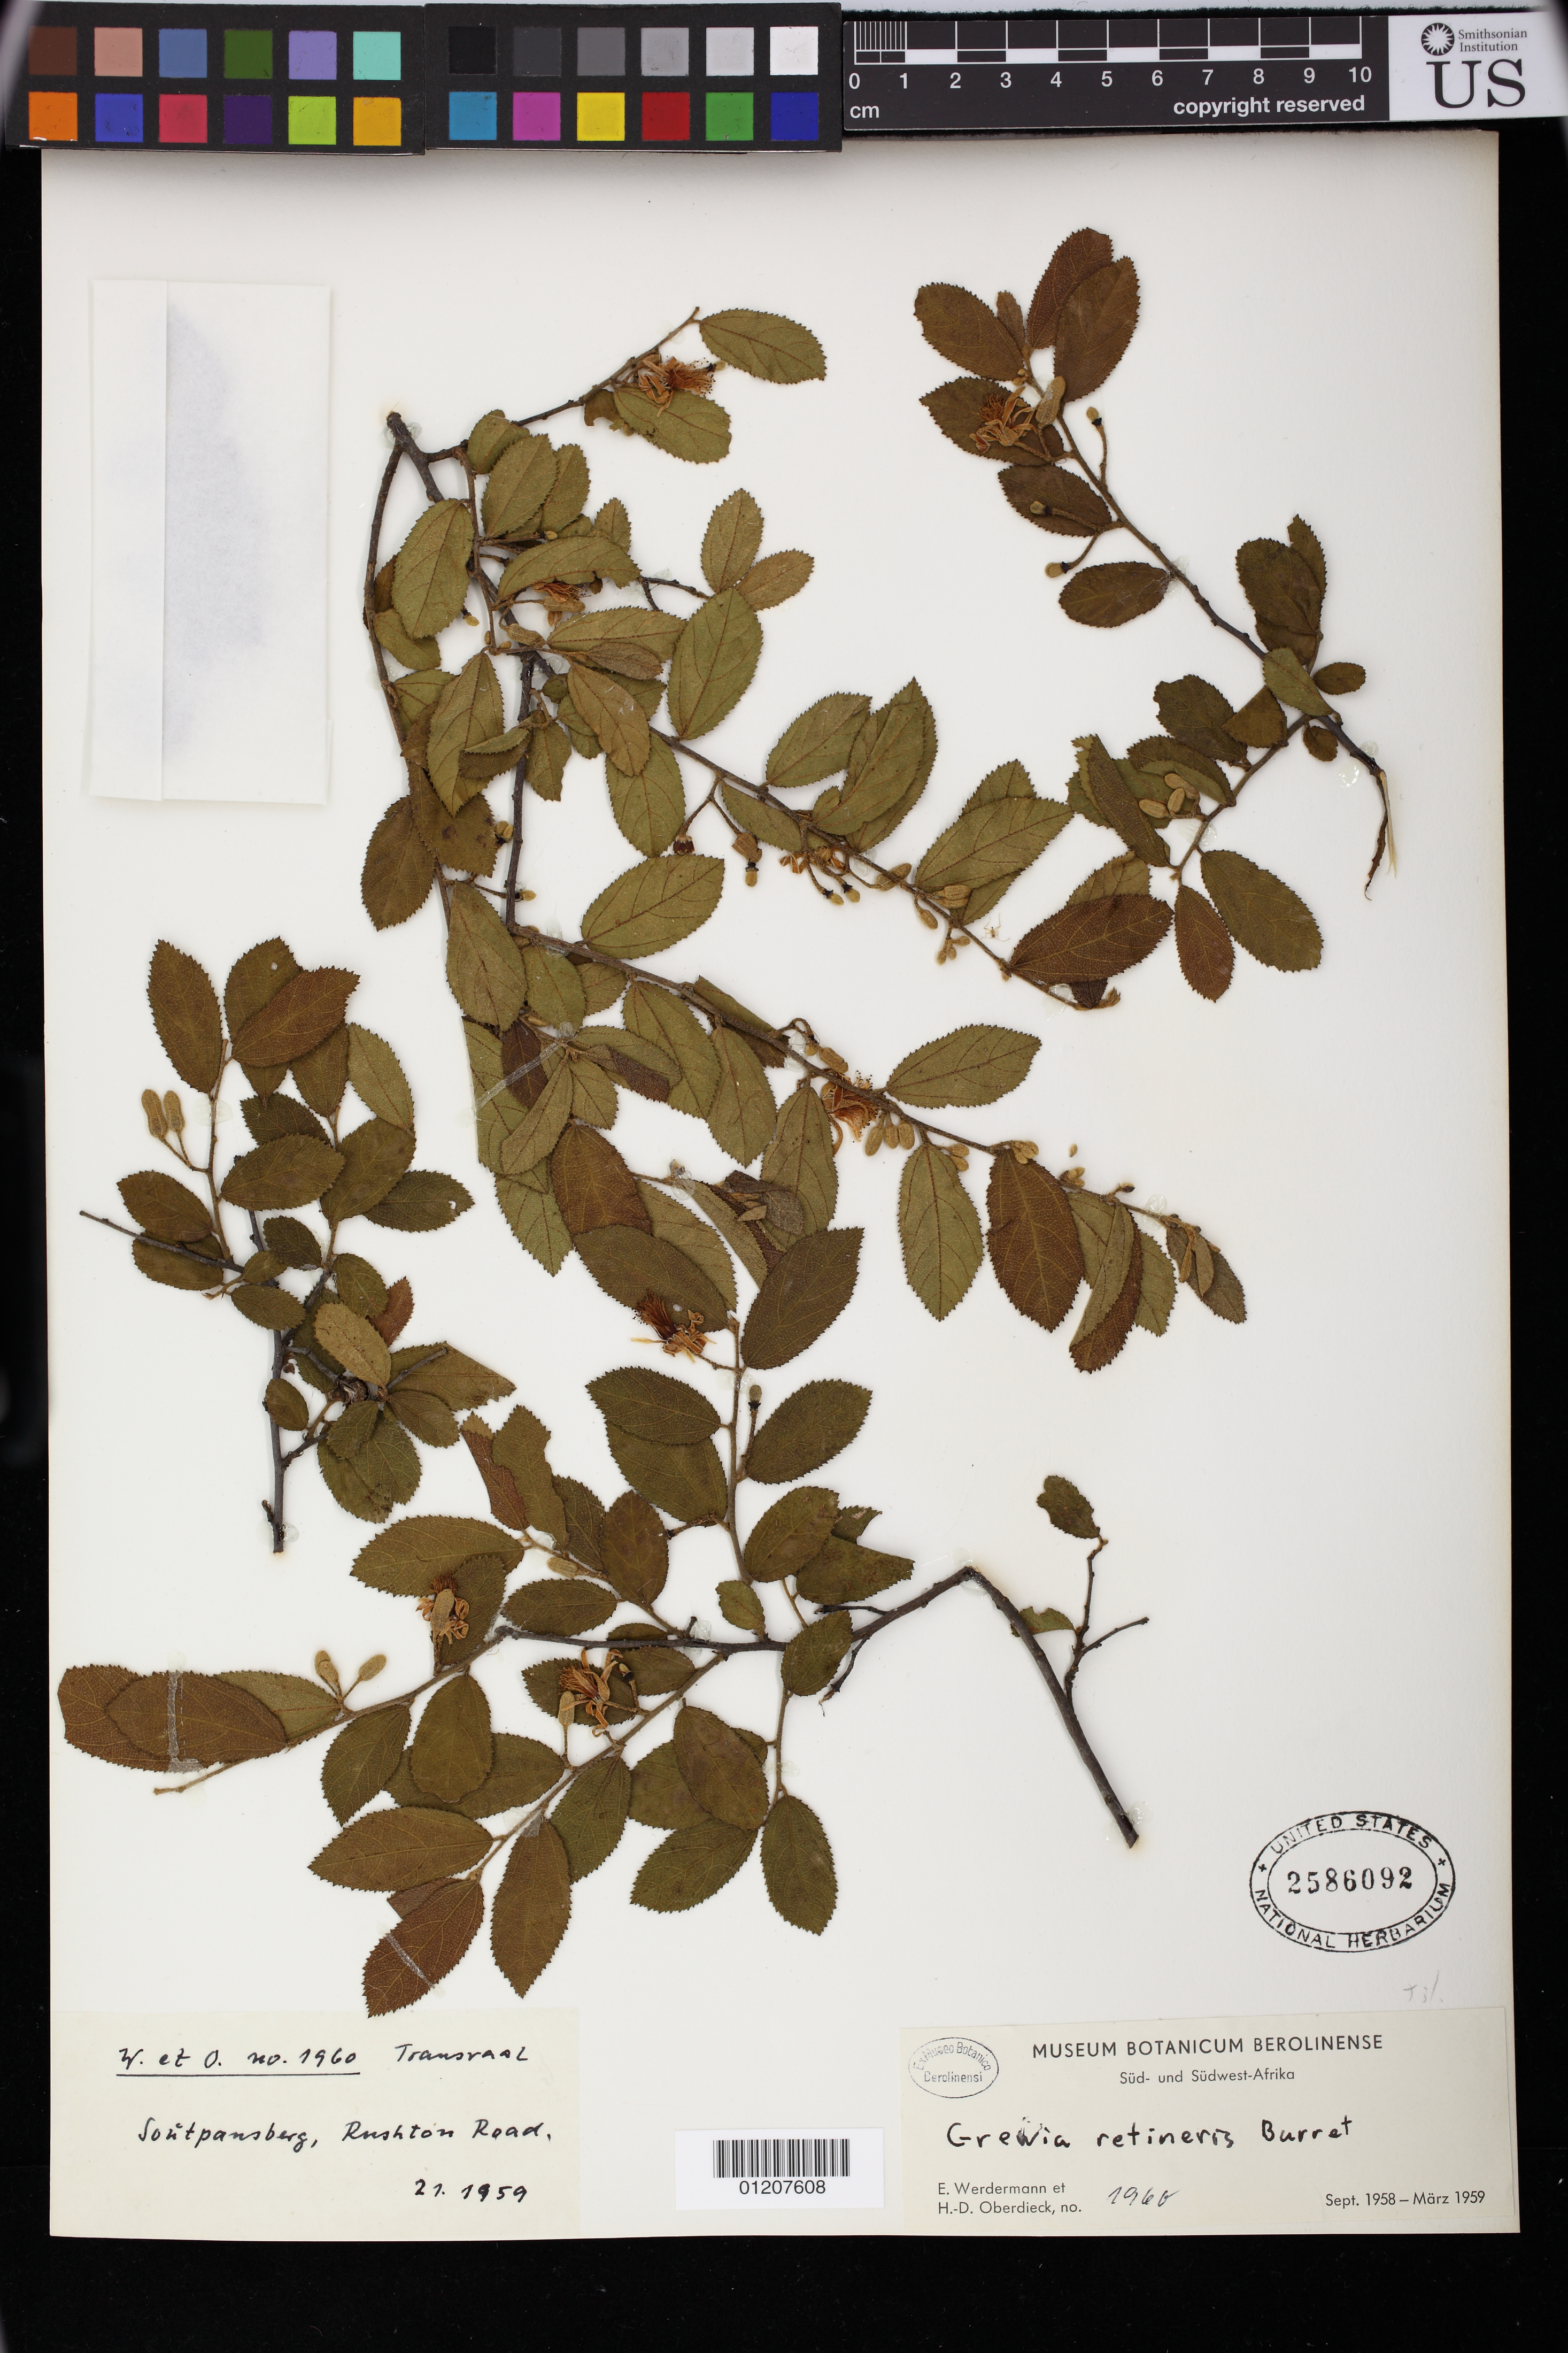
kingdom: Plantae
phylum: Tracheophyta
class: Magnoliopsida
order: Malvales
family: Malvaceae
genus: Grewia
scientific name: Grewia retinervis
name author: Burret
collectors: E. Werdermann & H. Oberdieck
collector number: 1960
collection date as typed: Sep 1958 to -- Mar 1959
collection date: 1958-09/1959-03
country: South Africa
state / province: Limpopo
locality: Transvaal, Soutpansberg, Rushton Road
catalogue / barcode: US 2586092